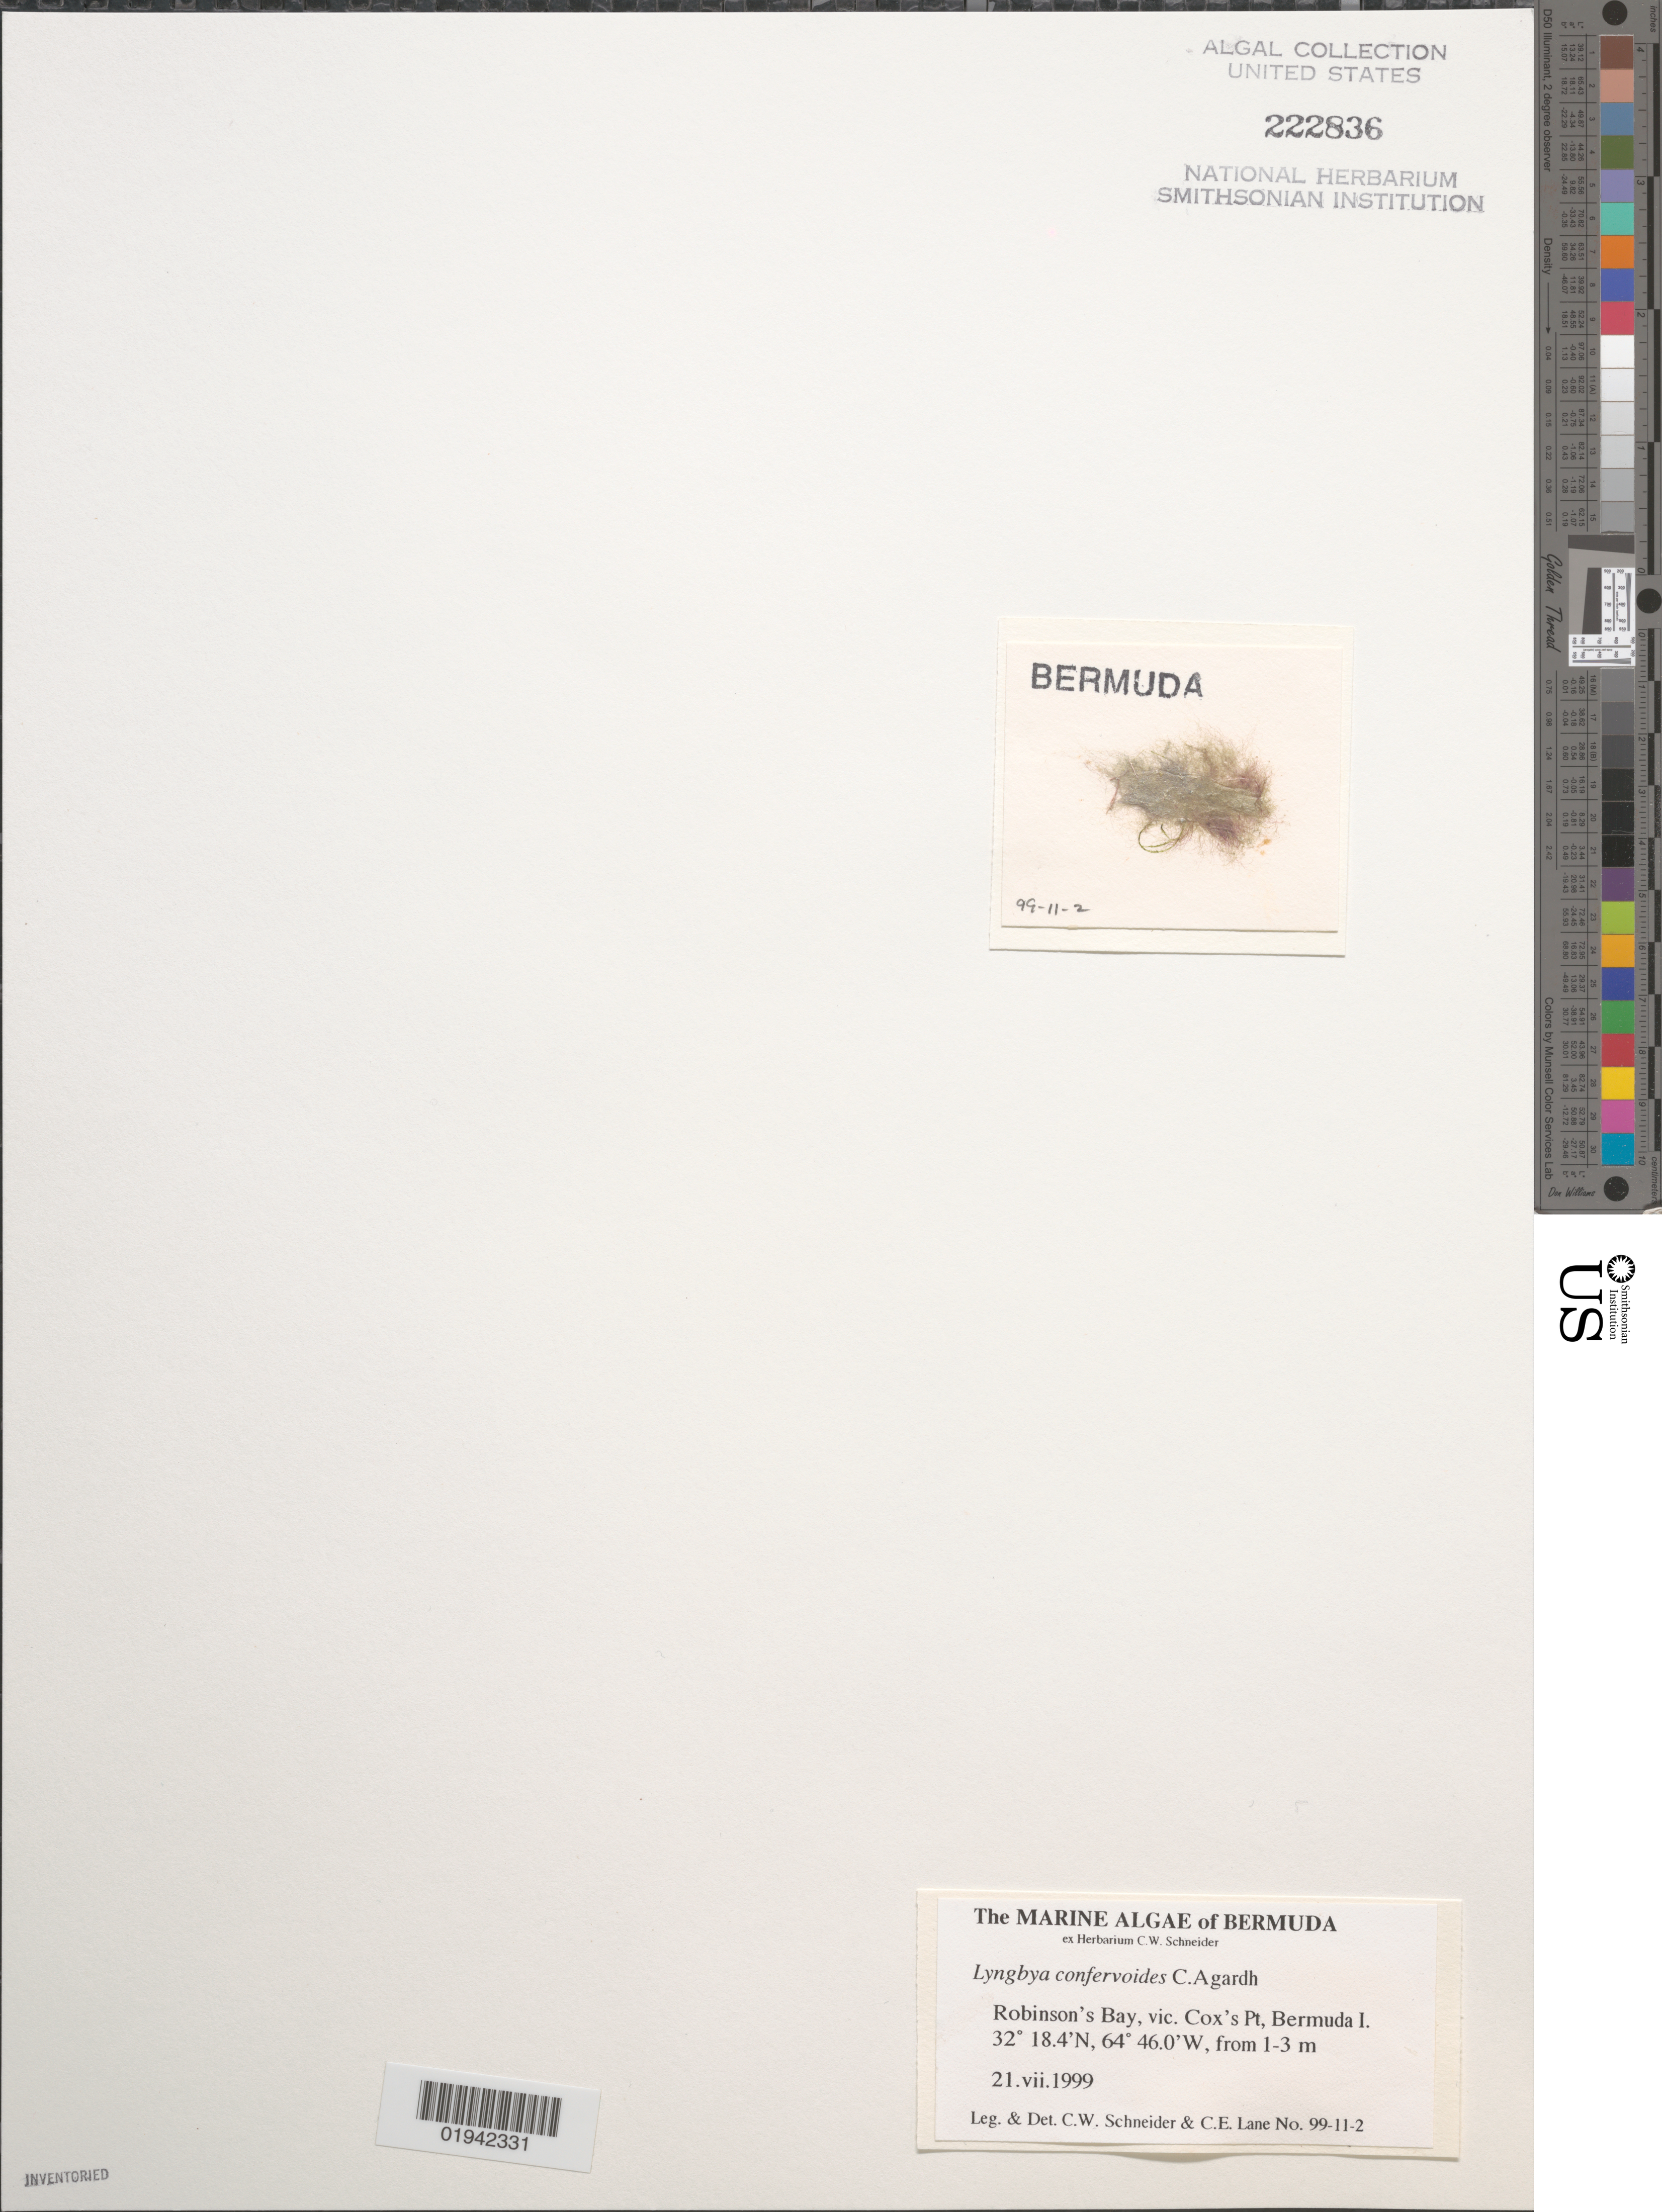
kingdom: Bacteria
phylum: Cyanobacteria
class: Cyanobacteriia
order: Cyanobacteriales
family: Microcoleaceae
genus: Lyngbya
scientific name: Lyngbya confervoides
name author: C. Agardh ex Gomont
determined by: Ballantine, D. L.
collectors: C. W. Schneider & C. E. Lane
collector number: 99-11-2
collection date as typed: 21 Jul 1999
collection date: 1999-07-21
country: Bermuda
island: Bermuda Island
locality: Robinson's Bay, vicinity of Cox's Point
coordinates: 32 18.4'N, 64 46.0'W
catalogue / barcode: US 222836